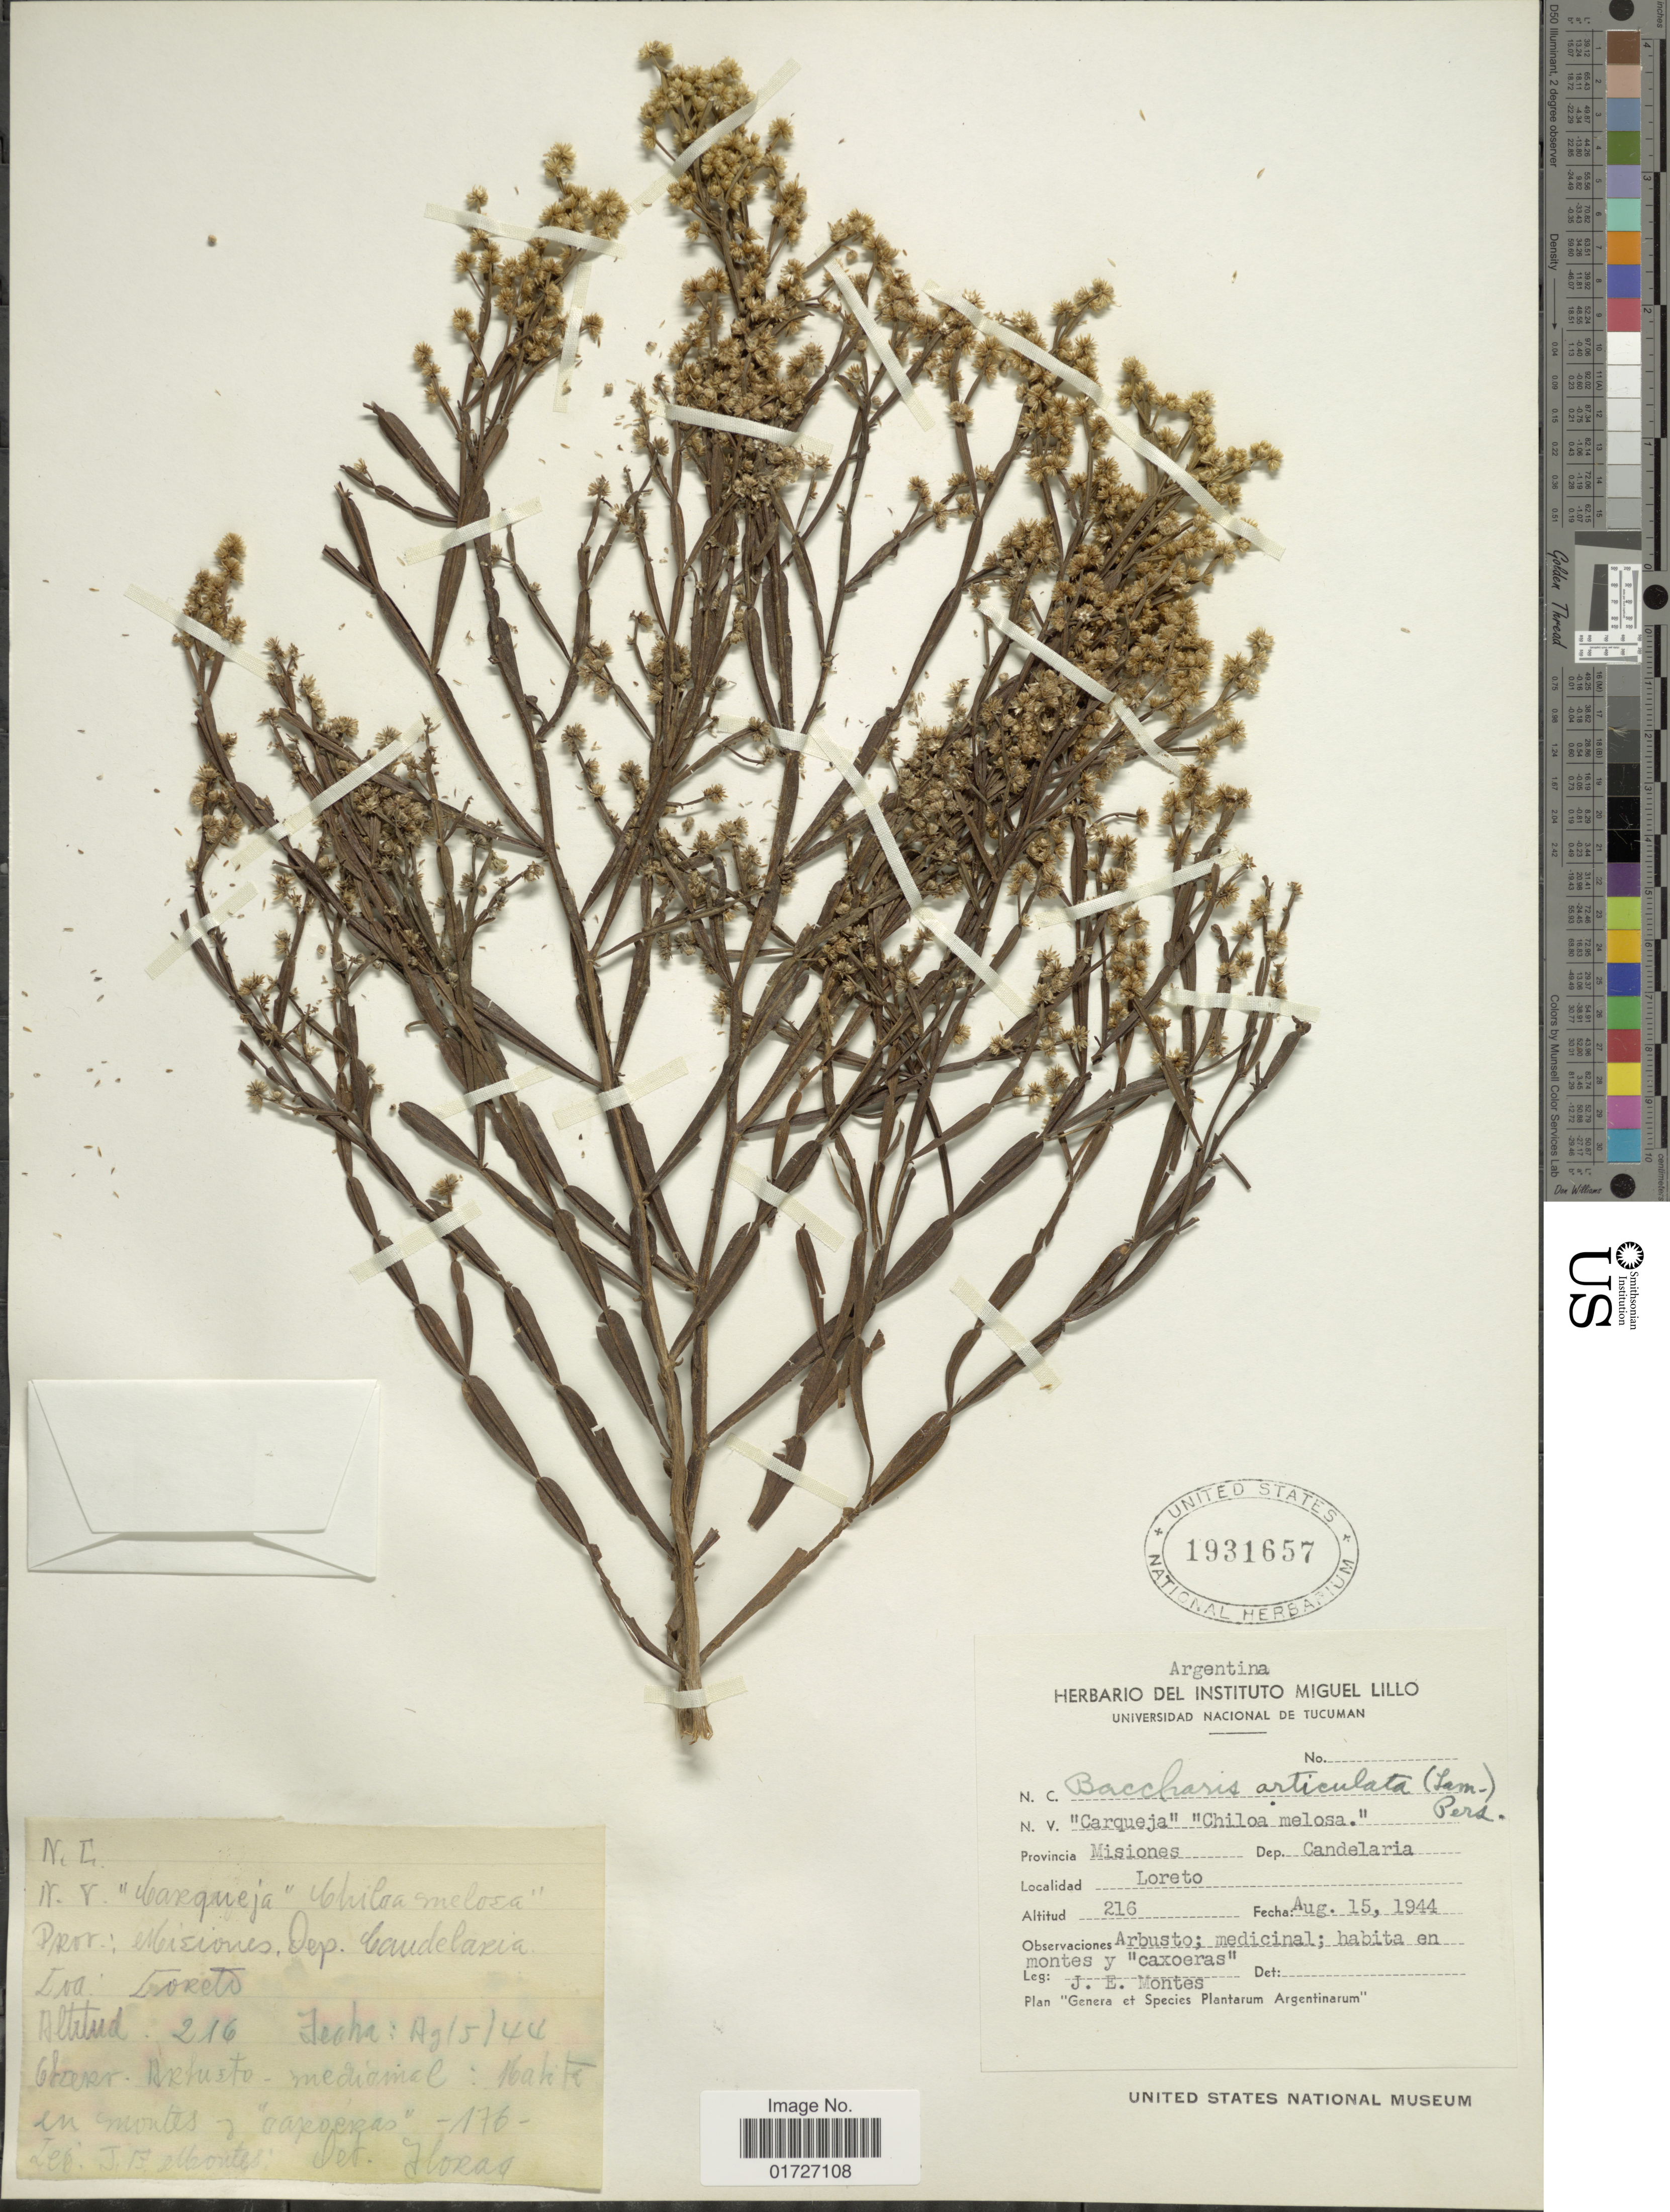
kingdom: Plantae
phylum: Tracheophyta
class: Magnoliopsida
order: Asterales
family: Asteraceae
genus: Baccharis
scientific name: Baccharis articulata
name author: (Lam.) Pers.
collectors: J. E. Montes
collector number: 176?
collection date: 1944-08-15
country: Argentina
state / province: Misiones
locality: Dep. Candelaria, Loreto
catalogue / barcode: US 1931657